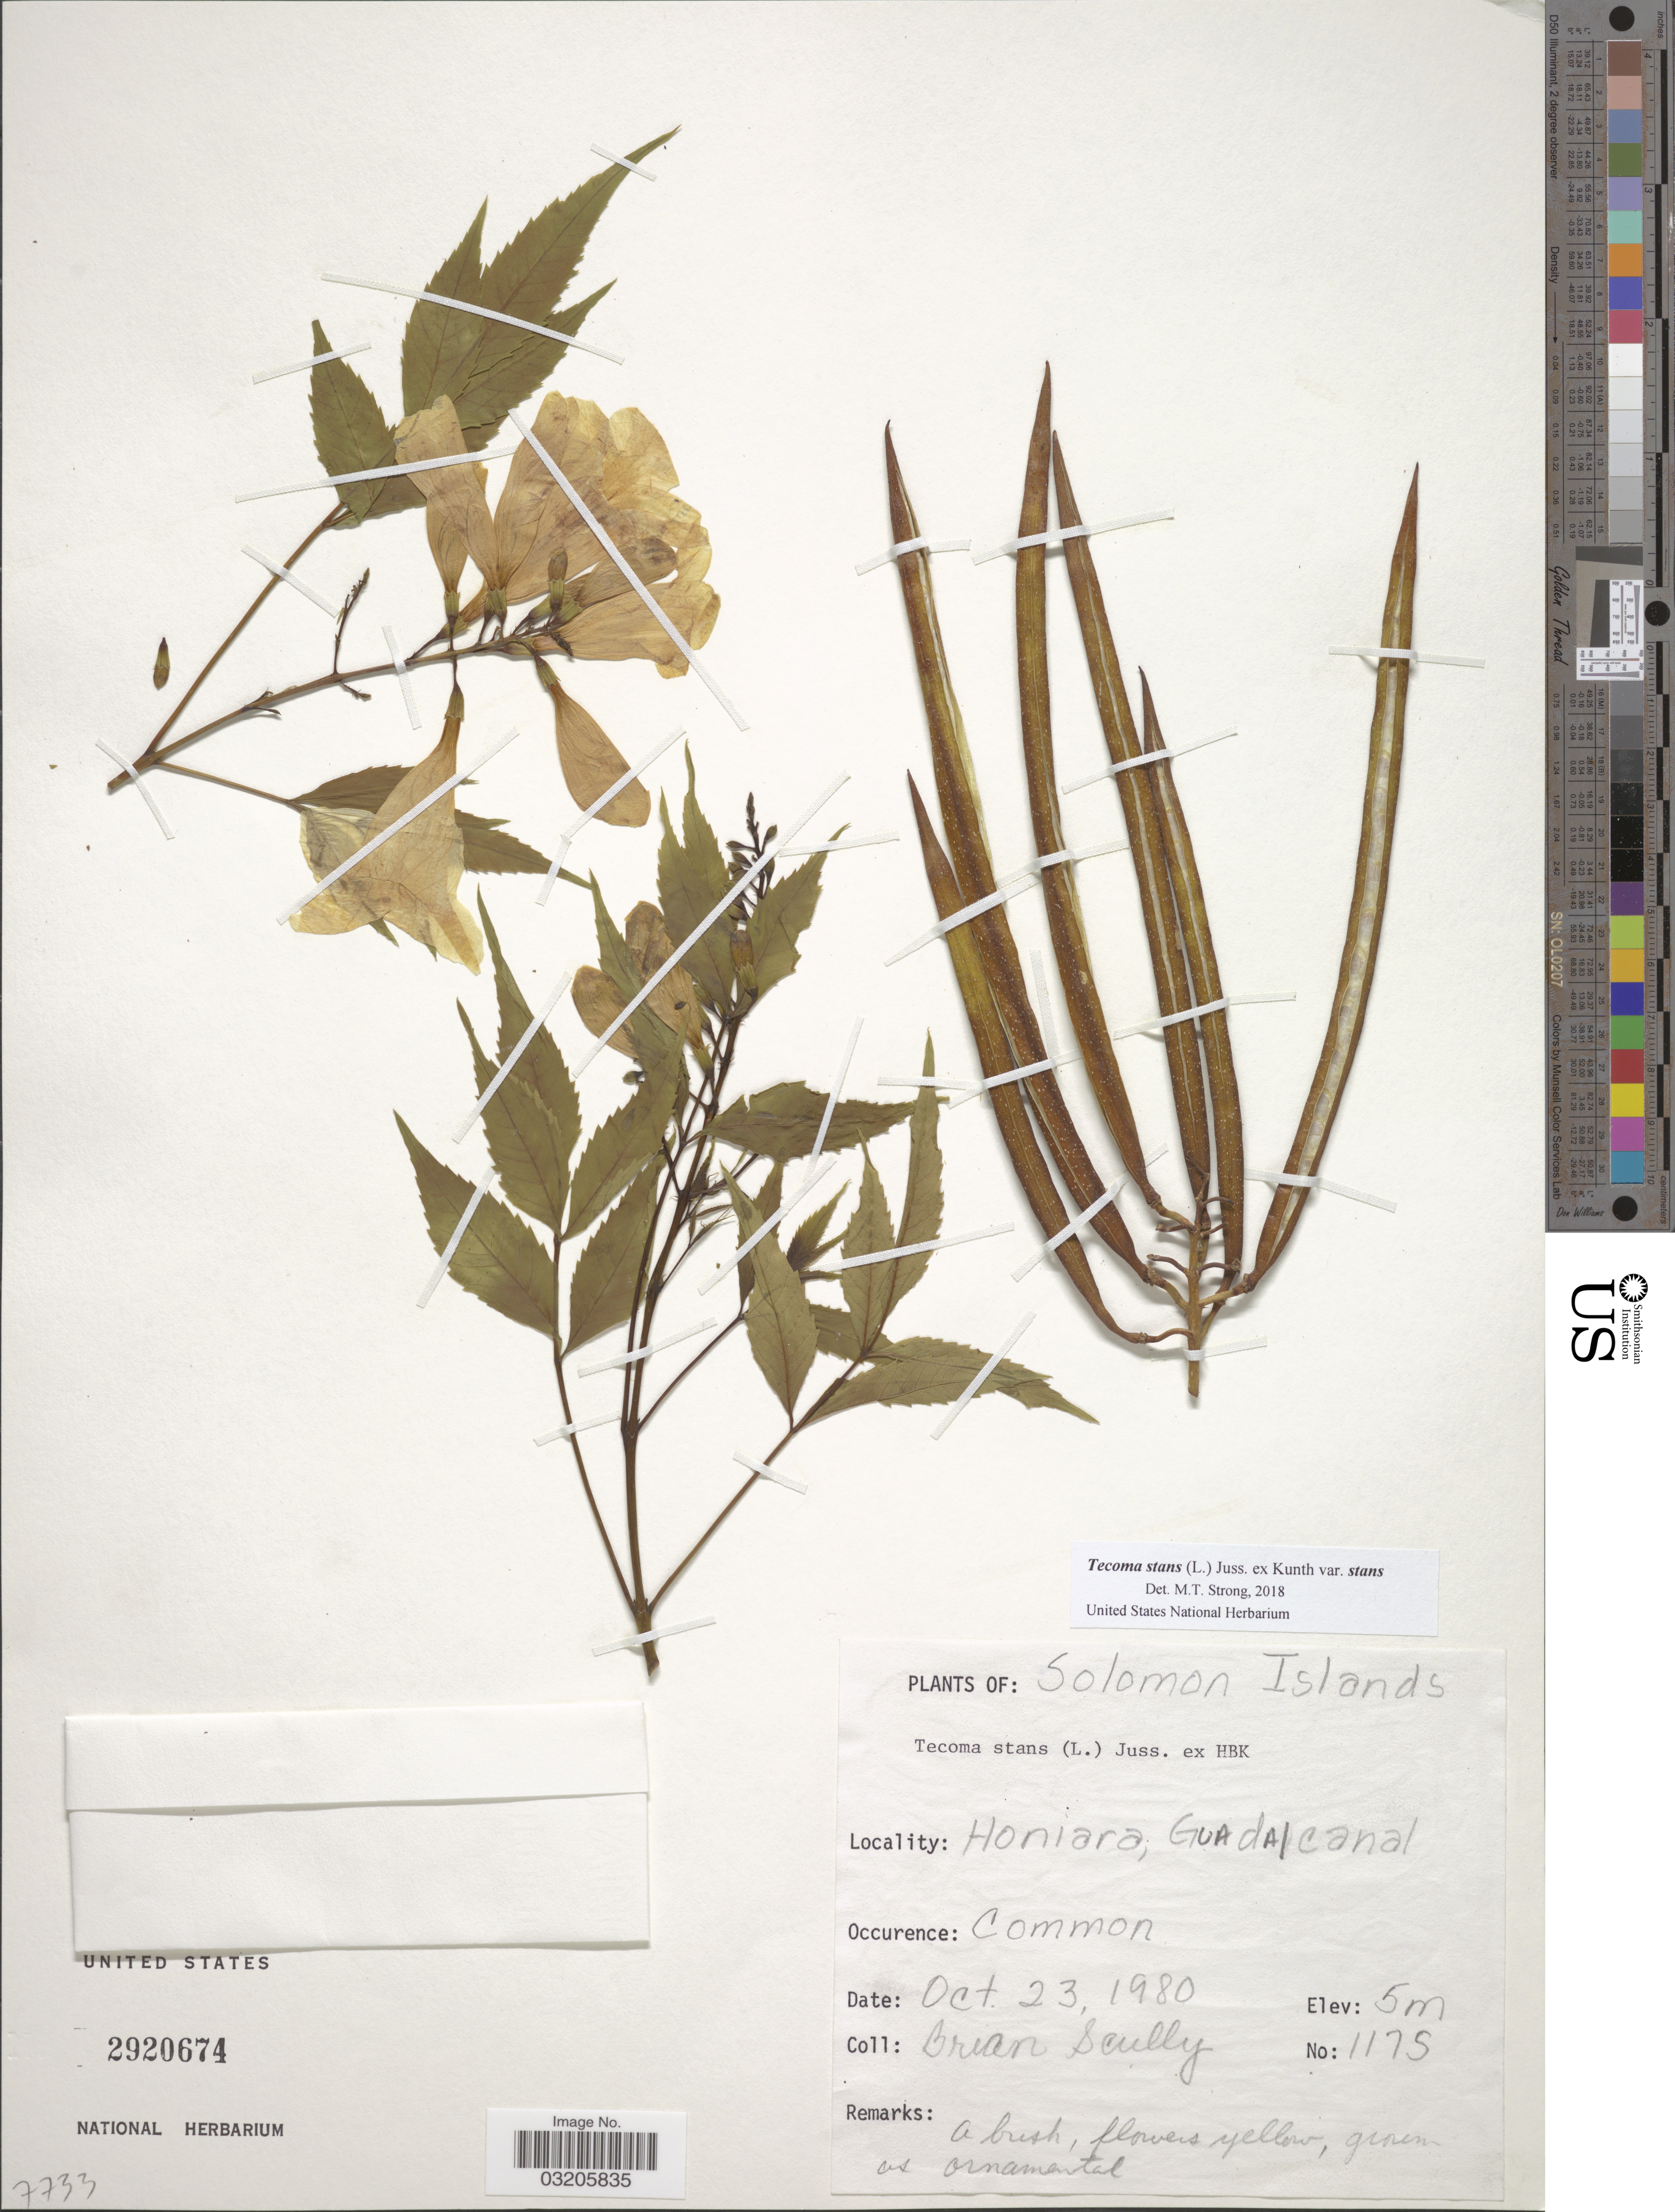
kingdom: Plantae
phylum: Tracheophyta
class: Magnoliopsida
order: Lamiales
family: Bignoniaceae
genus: Tecoma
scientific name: Tecoma stans var. stans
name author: (L.) Juss. ex Kunth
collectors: B. Scully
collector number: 1175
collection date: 1980-10-23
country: Solomon Islands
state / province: Solomon Islands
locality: Honiara, Guadalcanal.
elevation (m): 5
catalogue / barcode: US 2920674